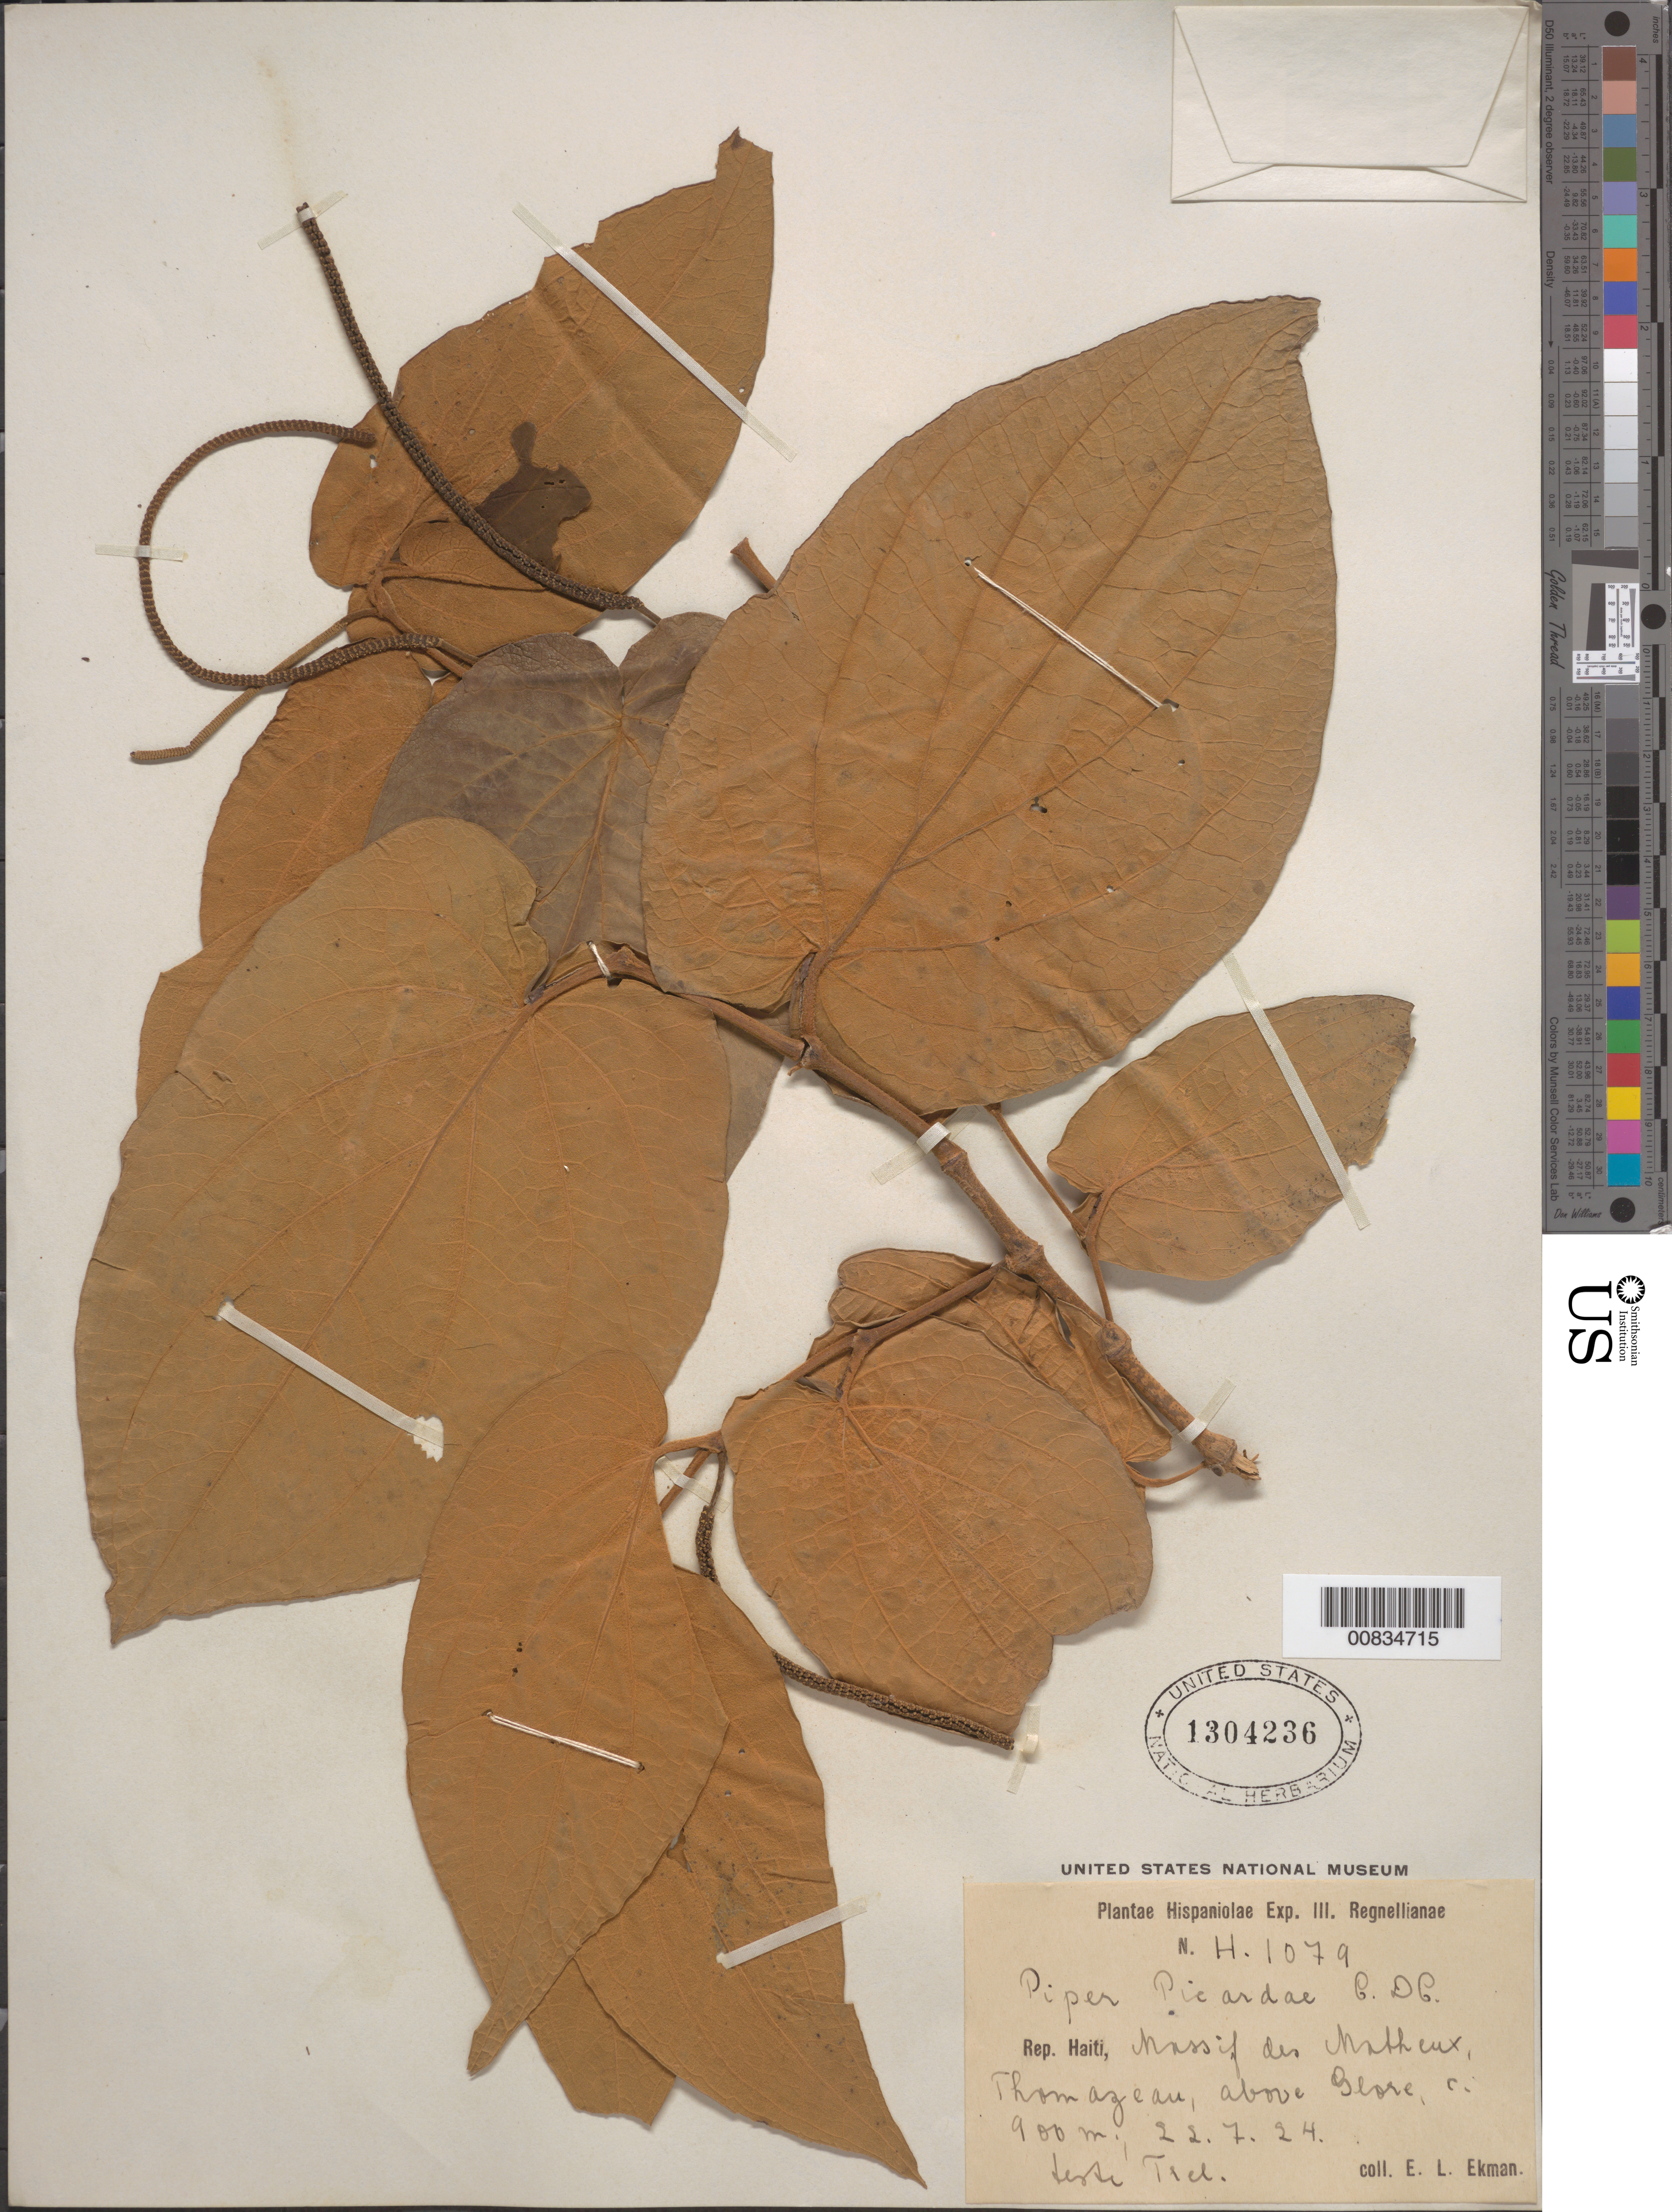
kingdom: Plantae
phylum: Tracheophyta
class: Magnoliopsida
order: Piperales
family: Piperaceae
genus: Piper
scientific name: Piper picardae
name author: C. DC.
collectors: E. L. Ekman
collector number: H 1079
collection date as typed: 22 Jul 1924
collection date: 1924-07-22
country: Haiti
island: Hispaniola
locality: Massif des Matheux, Thomazeau, above Glore.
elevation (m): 900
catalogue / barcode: US 1304236